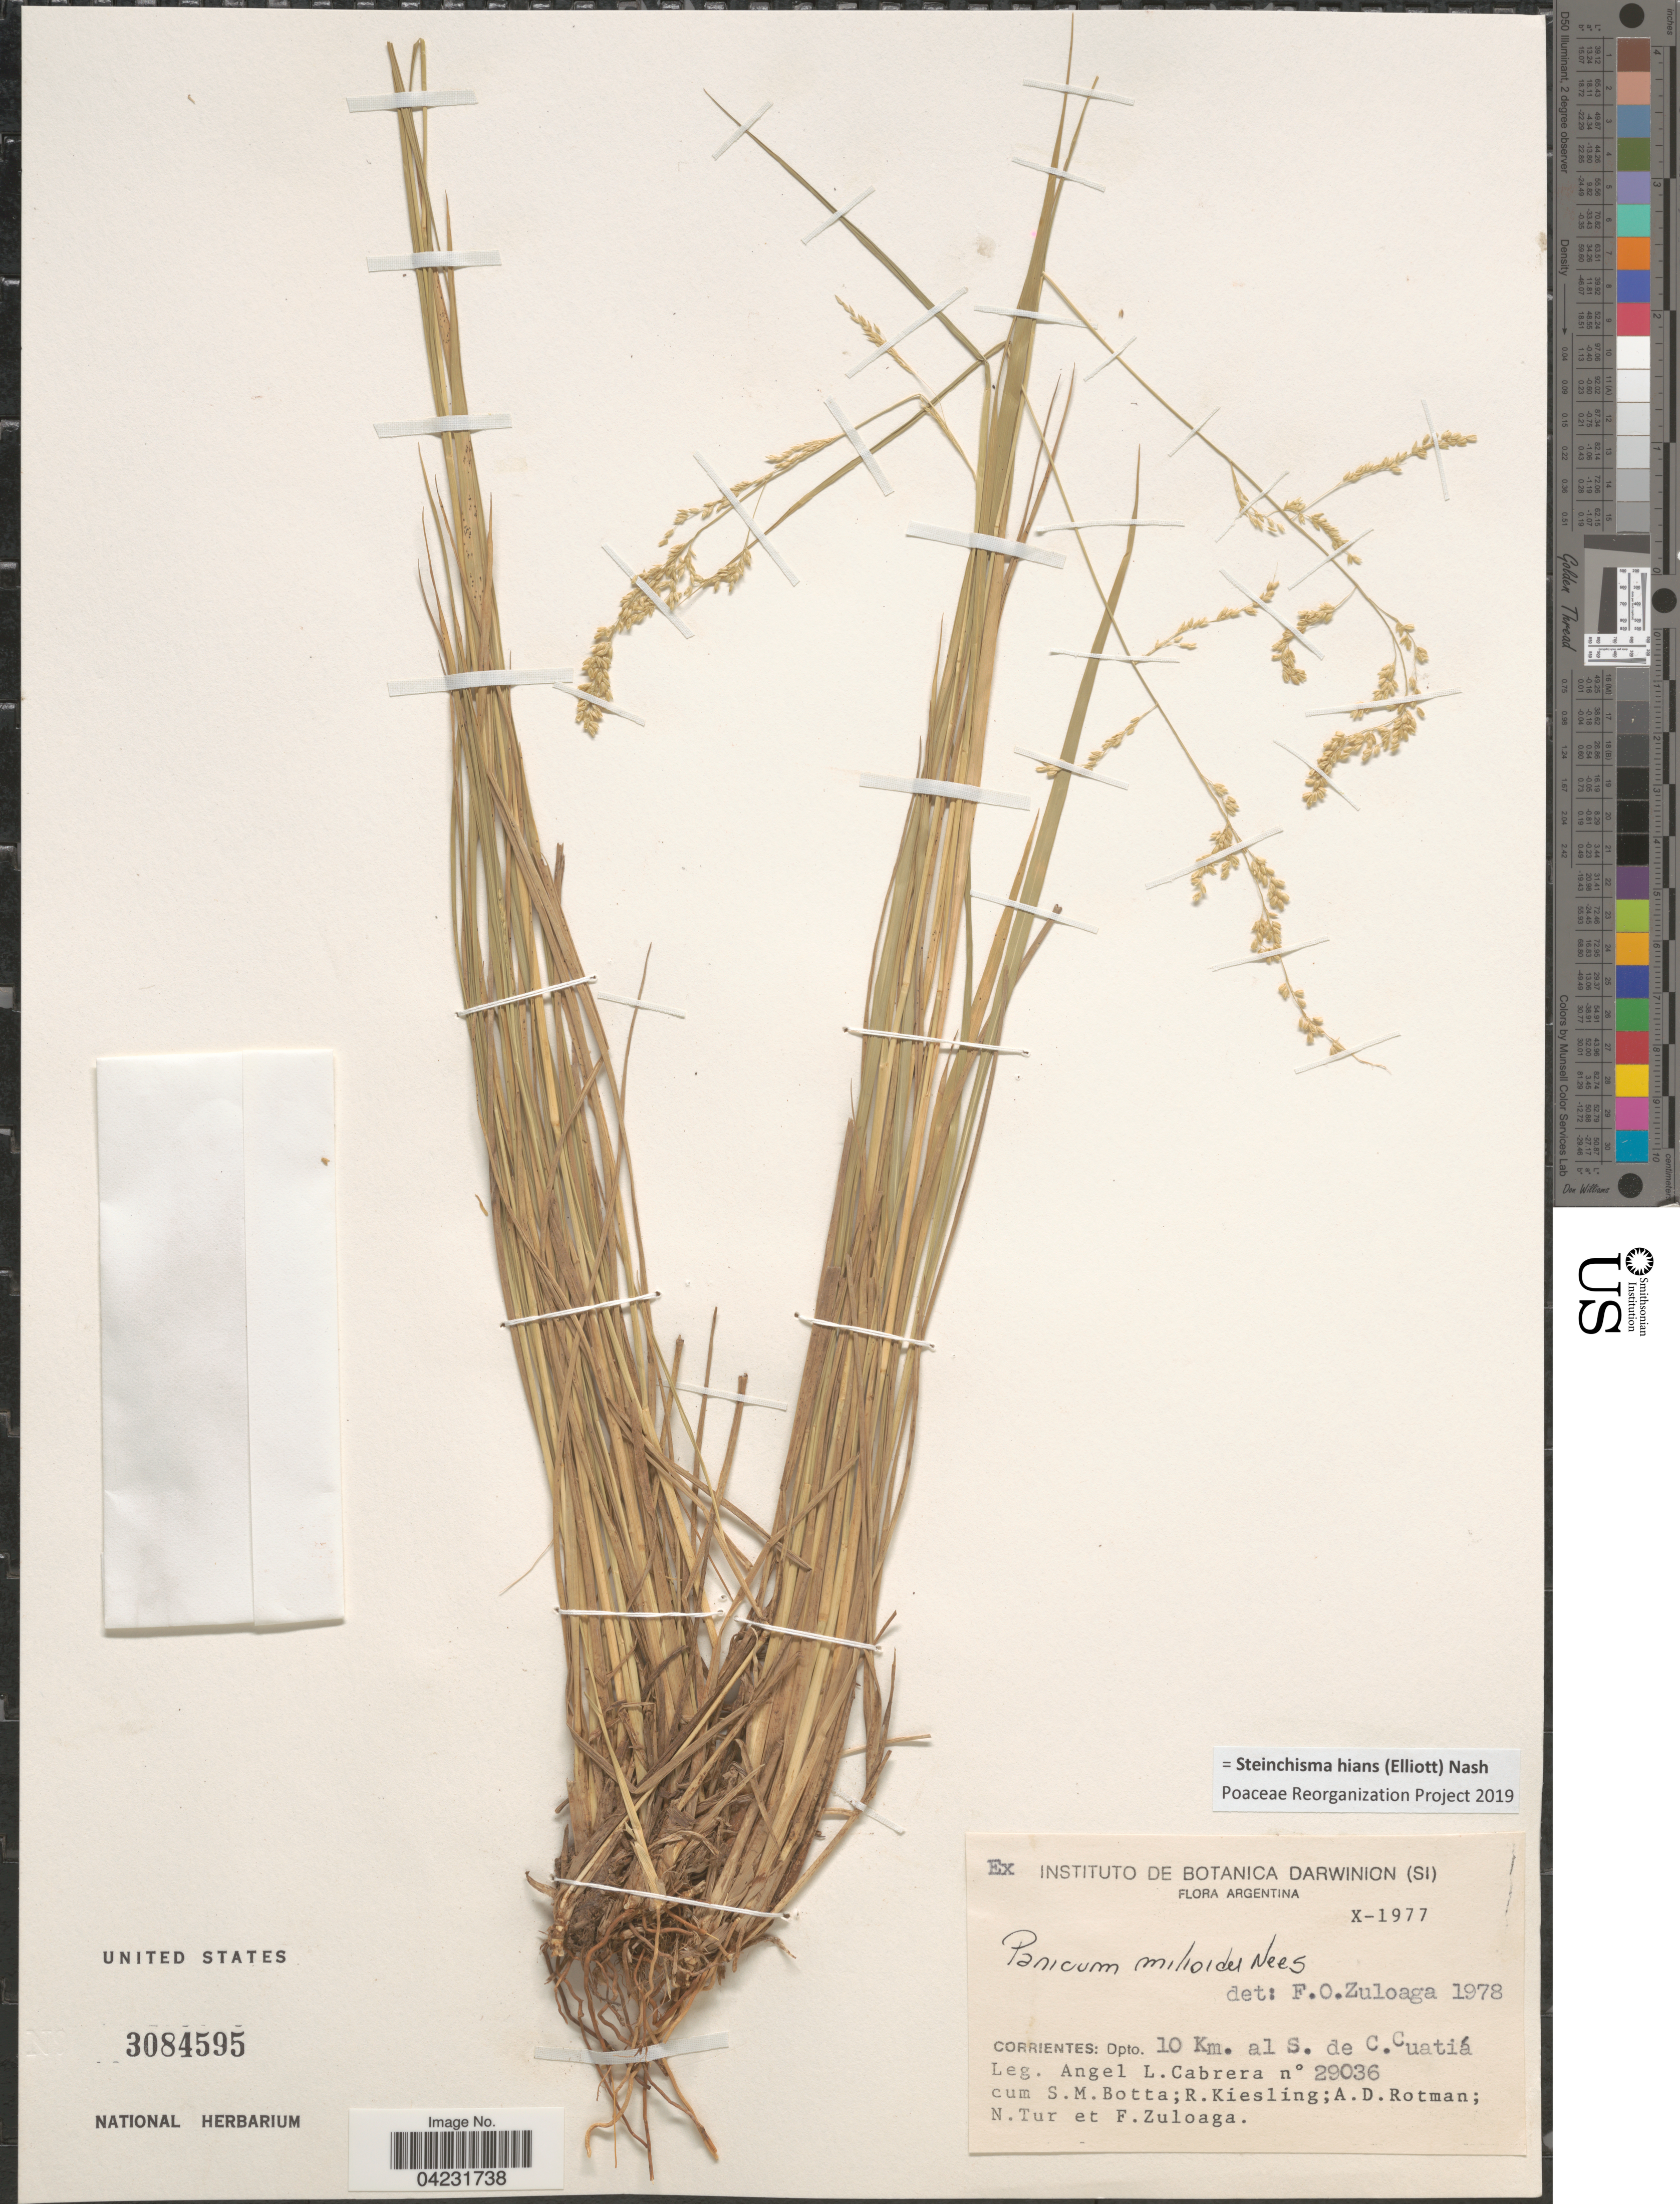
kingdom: Plantae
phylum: Tracheophyta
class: Liliopsida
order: Poales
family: Poaceae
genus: Steinchisma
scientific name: Steinchisma hians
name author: (Elliott) Nash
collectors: A. L. Cabrera, S. Botta, R. Kiesling, A. D. Rotman & et al.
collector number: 29036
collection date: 1977-10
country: Argentina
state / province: Corrientes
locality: Dpto. 10 Km. al S. de C.Cuatiá.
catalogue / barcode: US 3084595